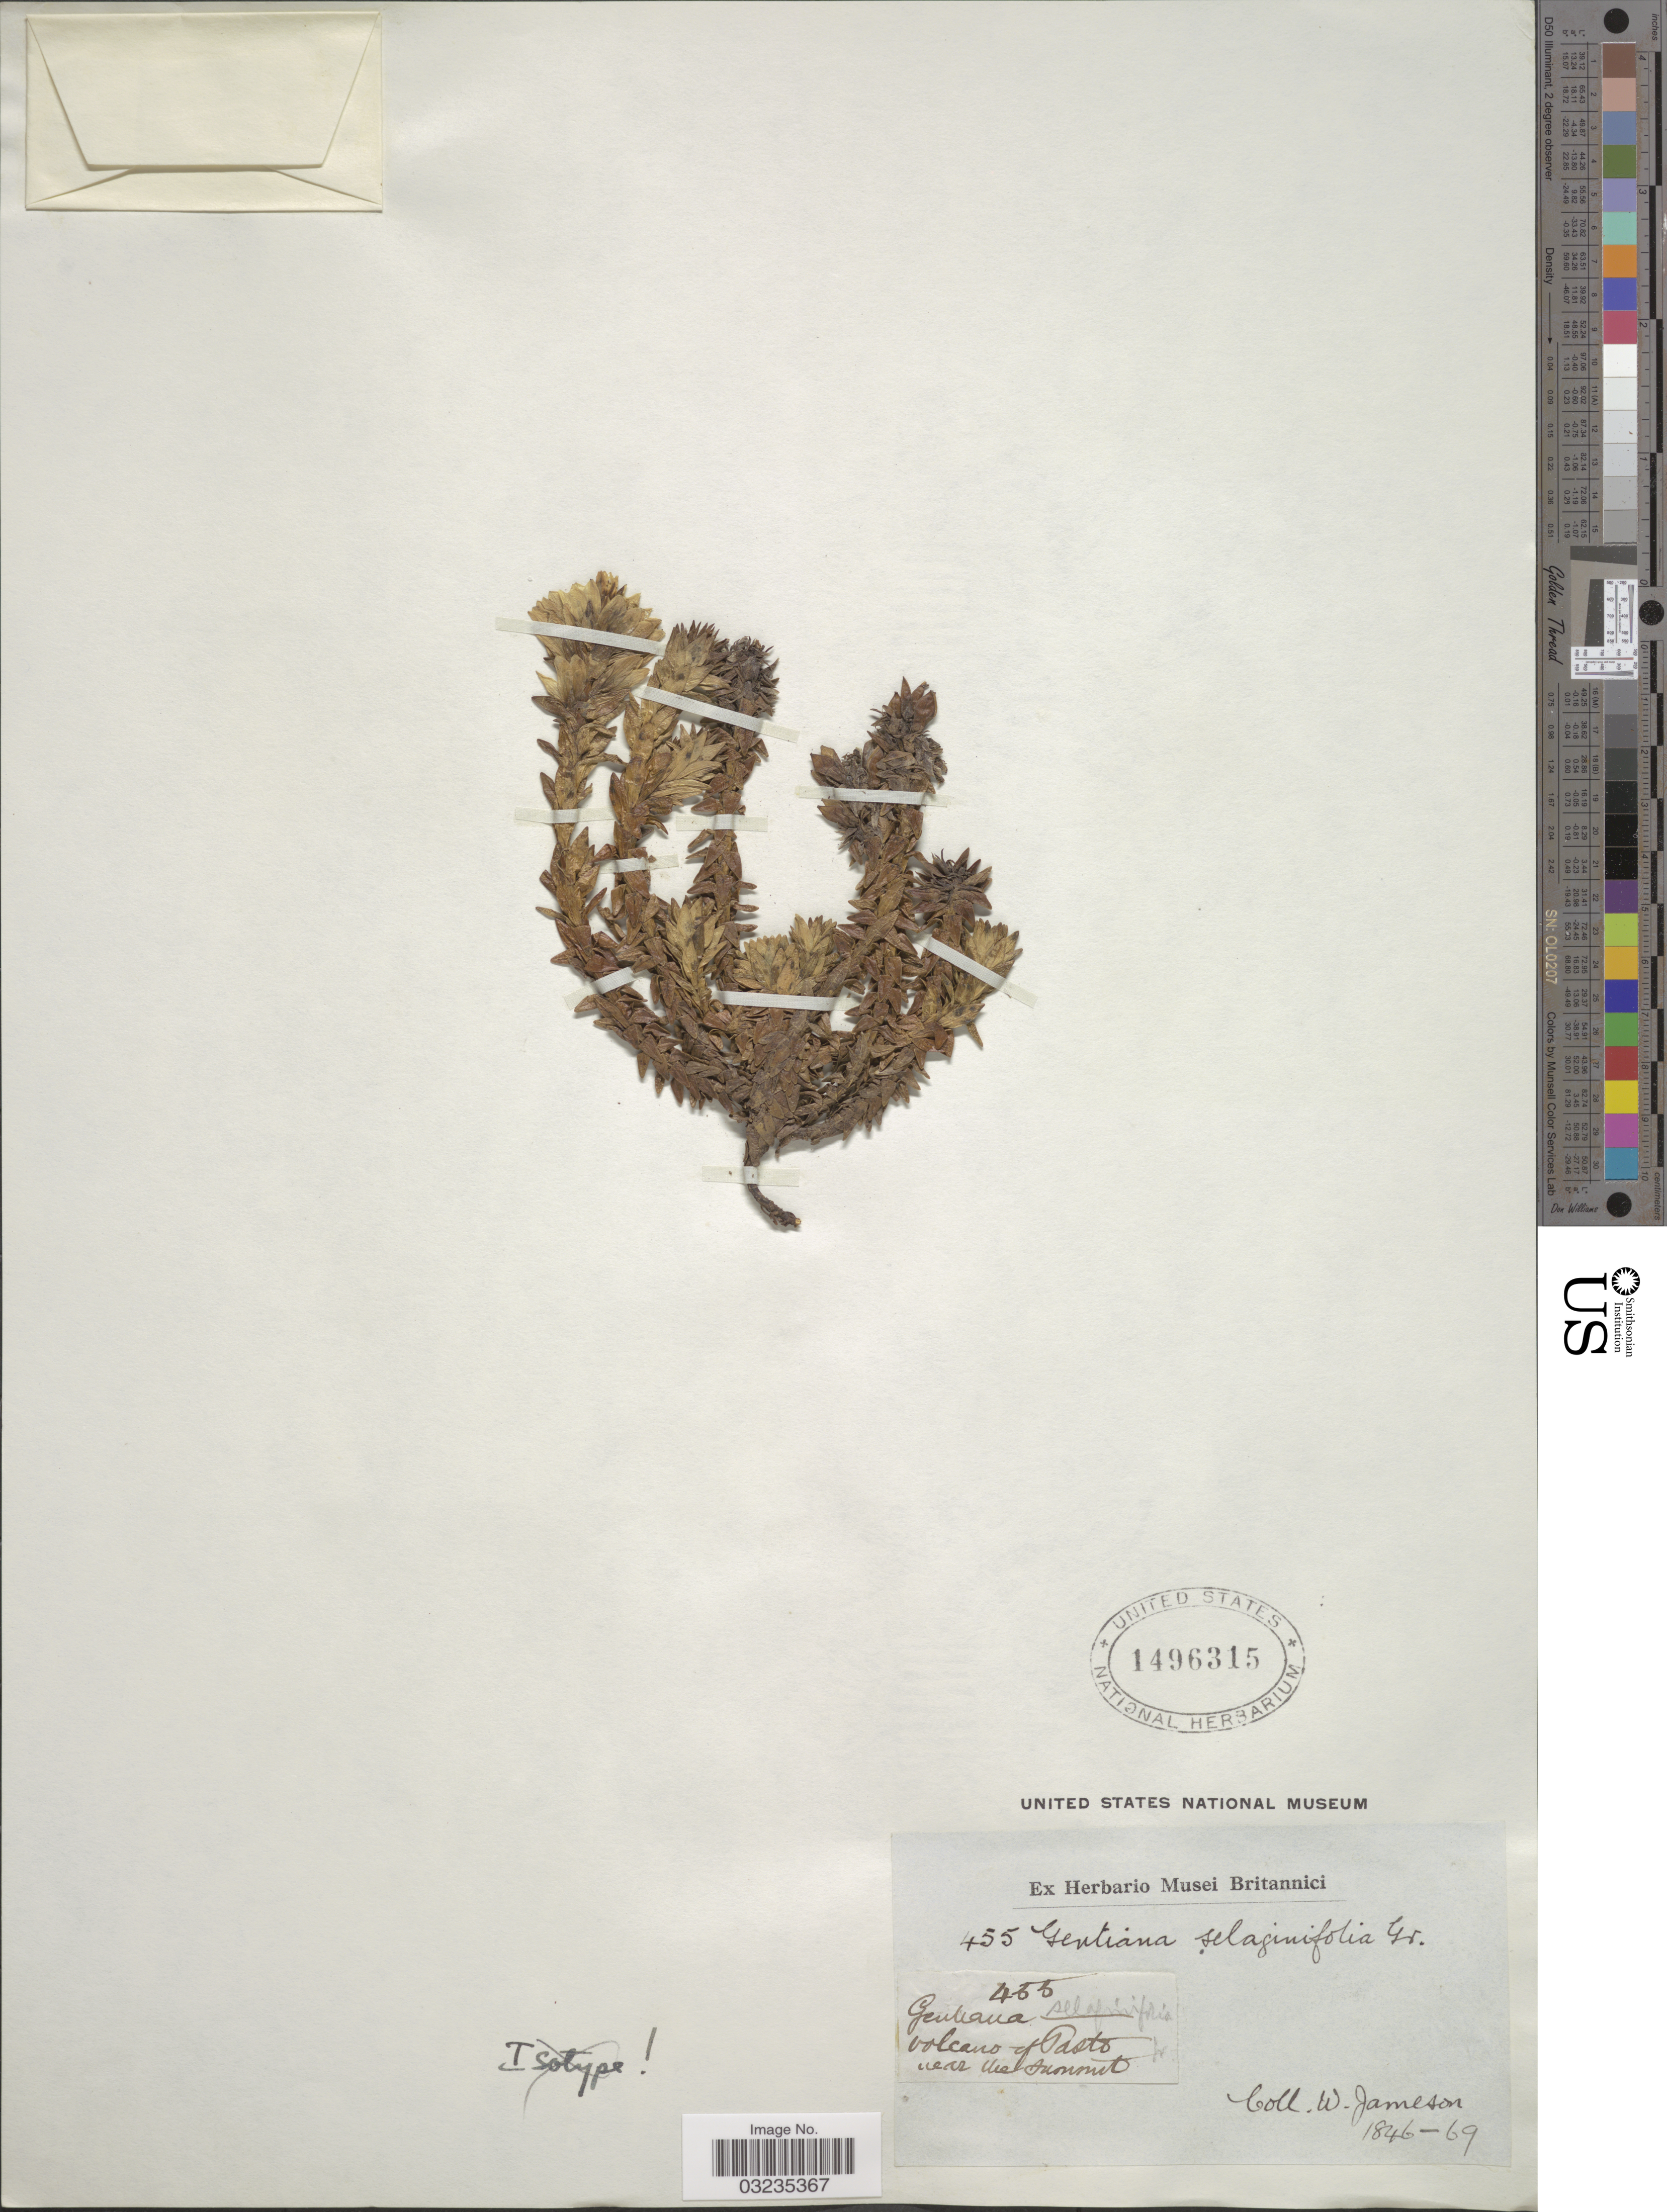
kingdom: Plantae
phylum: Tracheophyta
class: Magnoliopsida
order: Gentianales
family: Gentianaceae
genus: Gentiana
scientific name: Gentiana selaginifolia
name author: Griseb.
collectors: W. Jameson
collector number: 455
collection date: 1846/1869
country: Colombia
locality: Volcano of Pasto near the summit.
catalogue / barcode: US 1496315